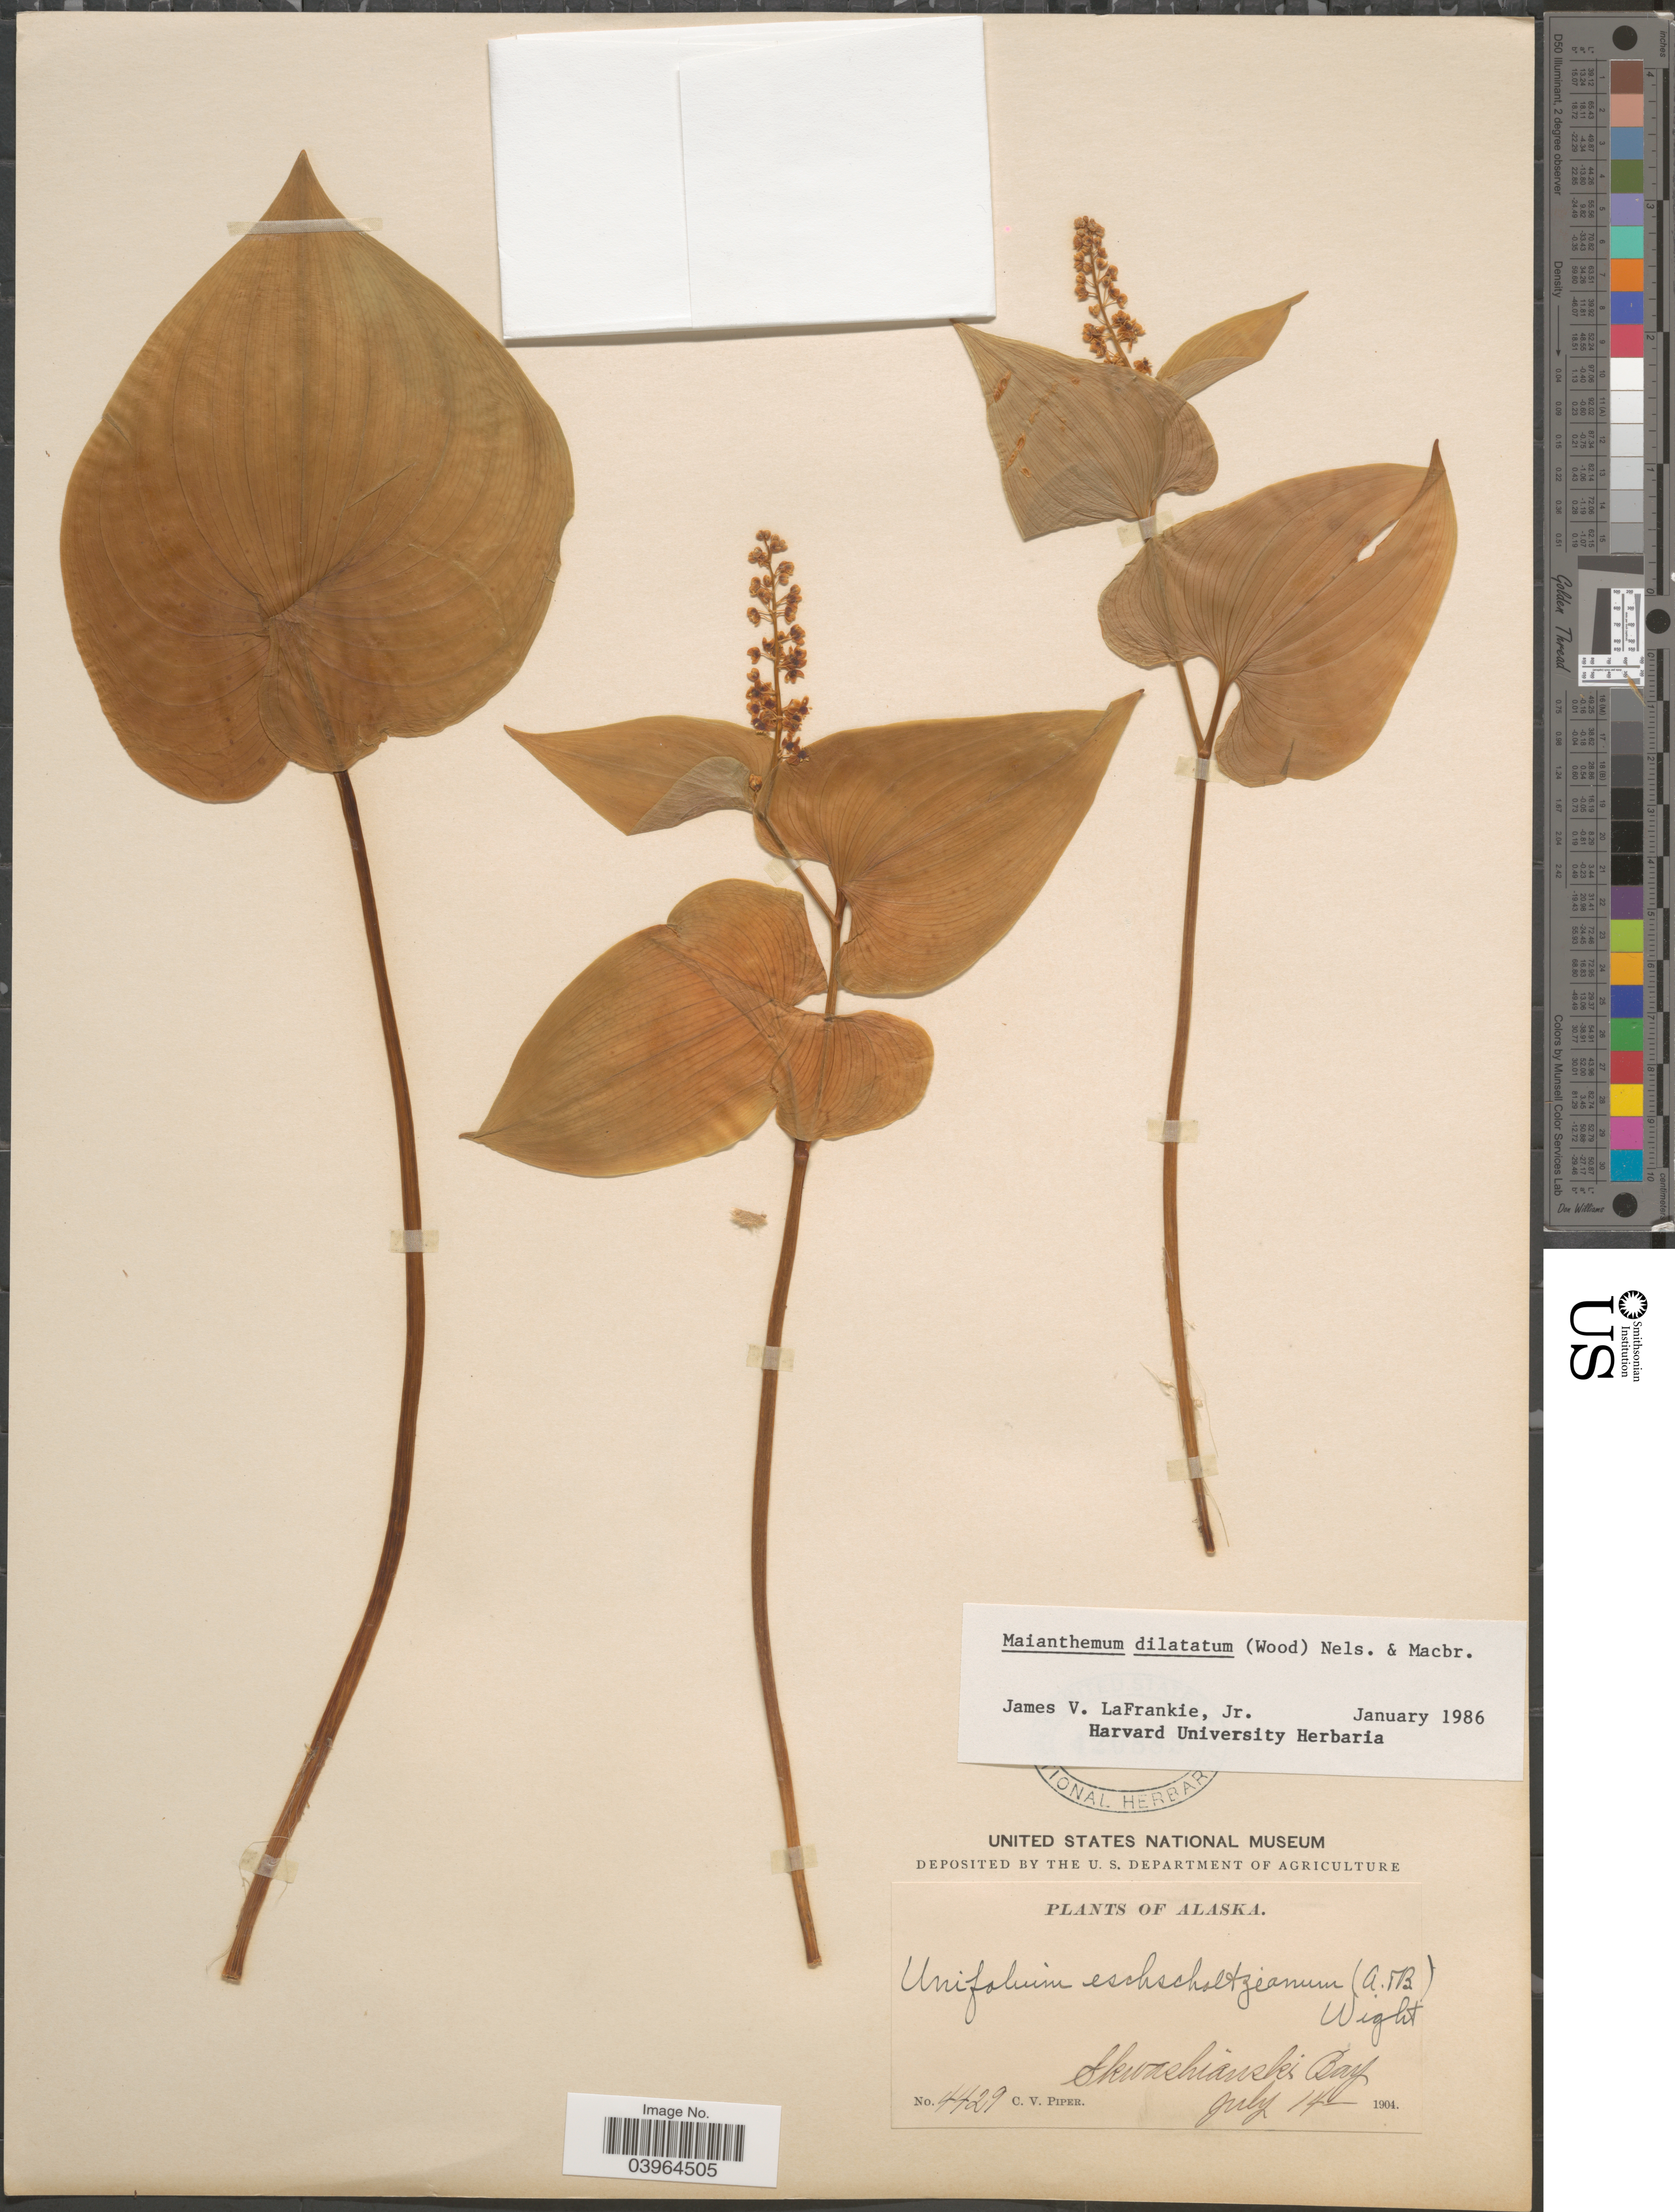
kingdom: Plantae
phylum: Tracheophyta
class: Liliopsida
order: Asparagales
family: Asparagaceae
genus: Maianthemum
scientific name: Maianthemum dilatatum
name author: (Alph. Wood) A. Nelson & J.F. Macbr.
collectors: C. V. Piper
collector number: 4429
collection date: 1904-07-14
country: United States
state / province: Alaska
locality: Skwashianski Bay.